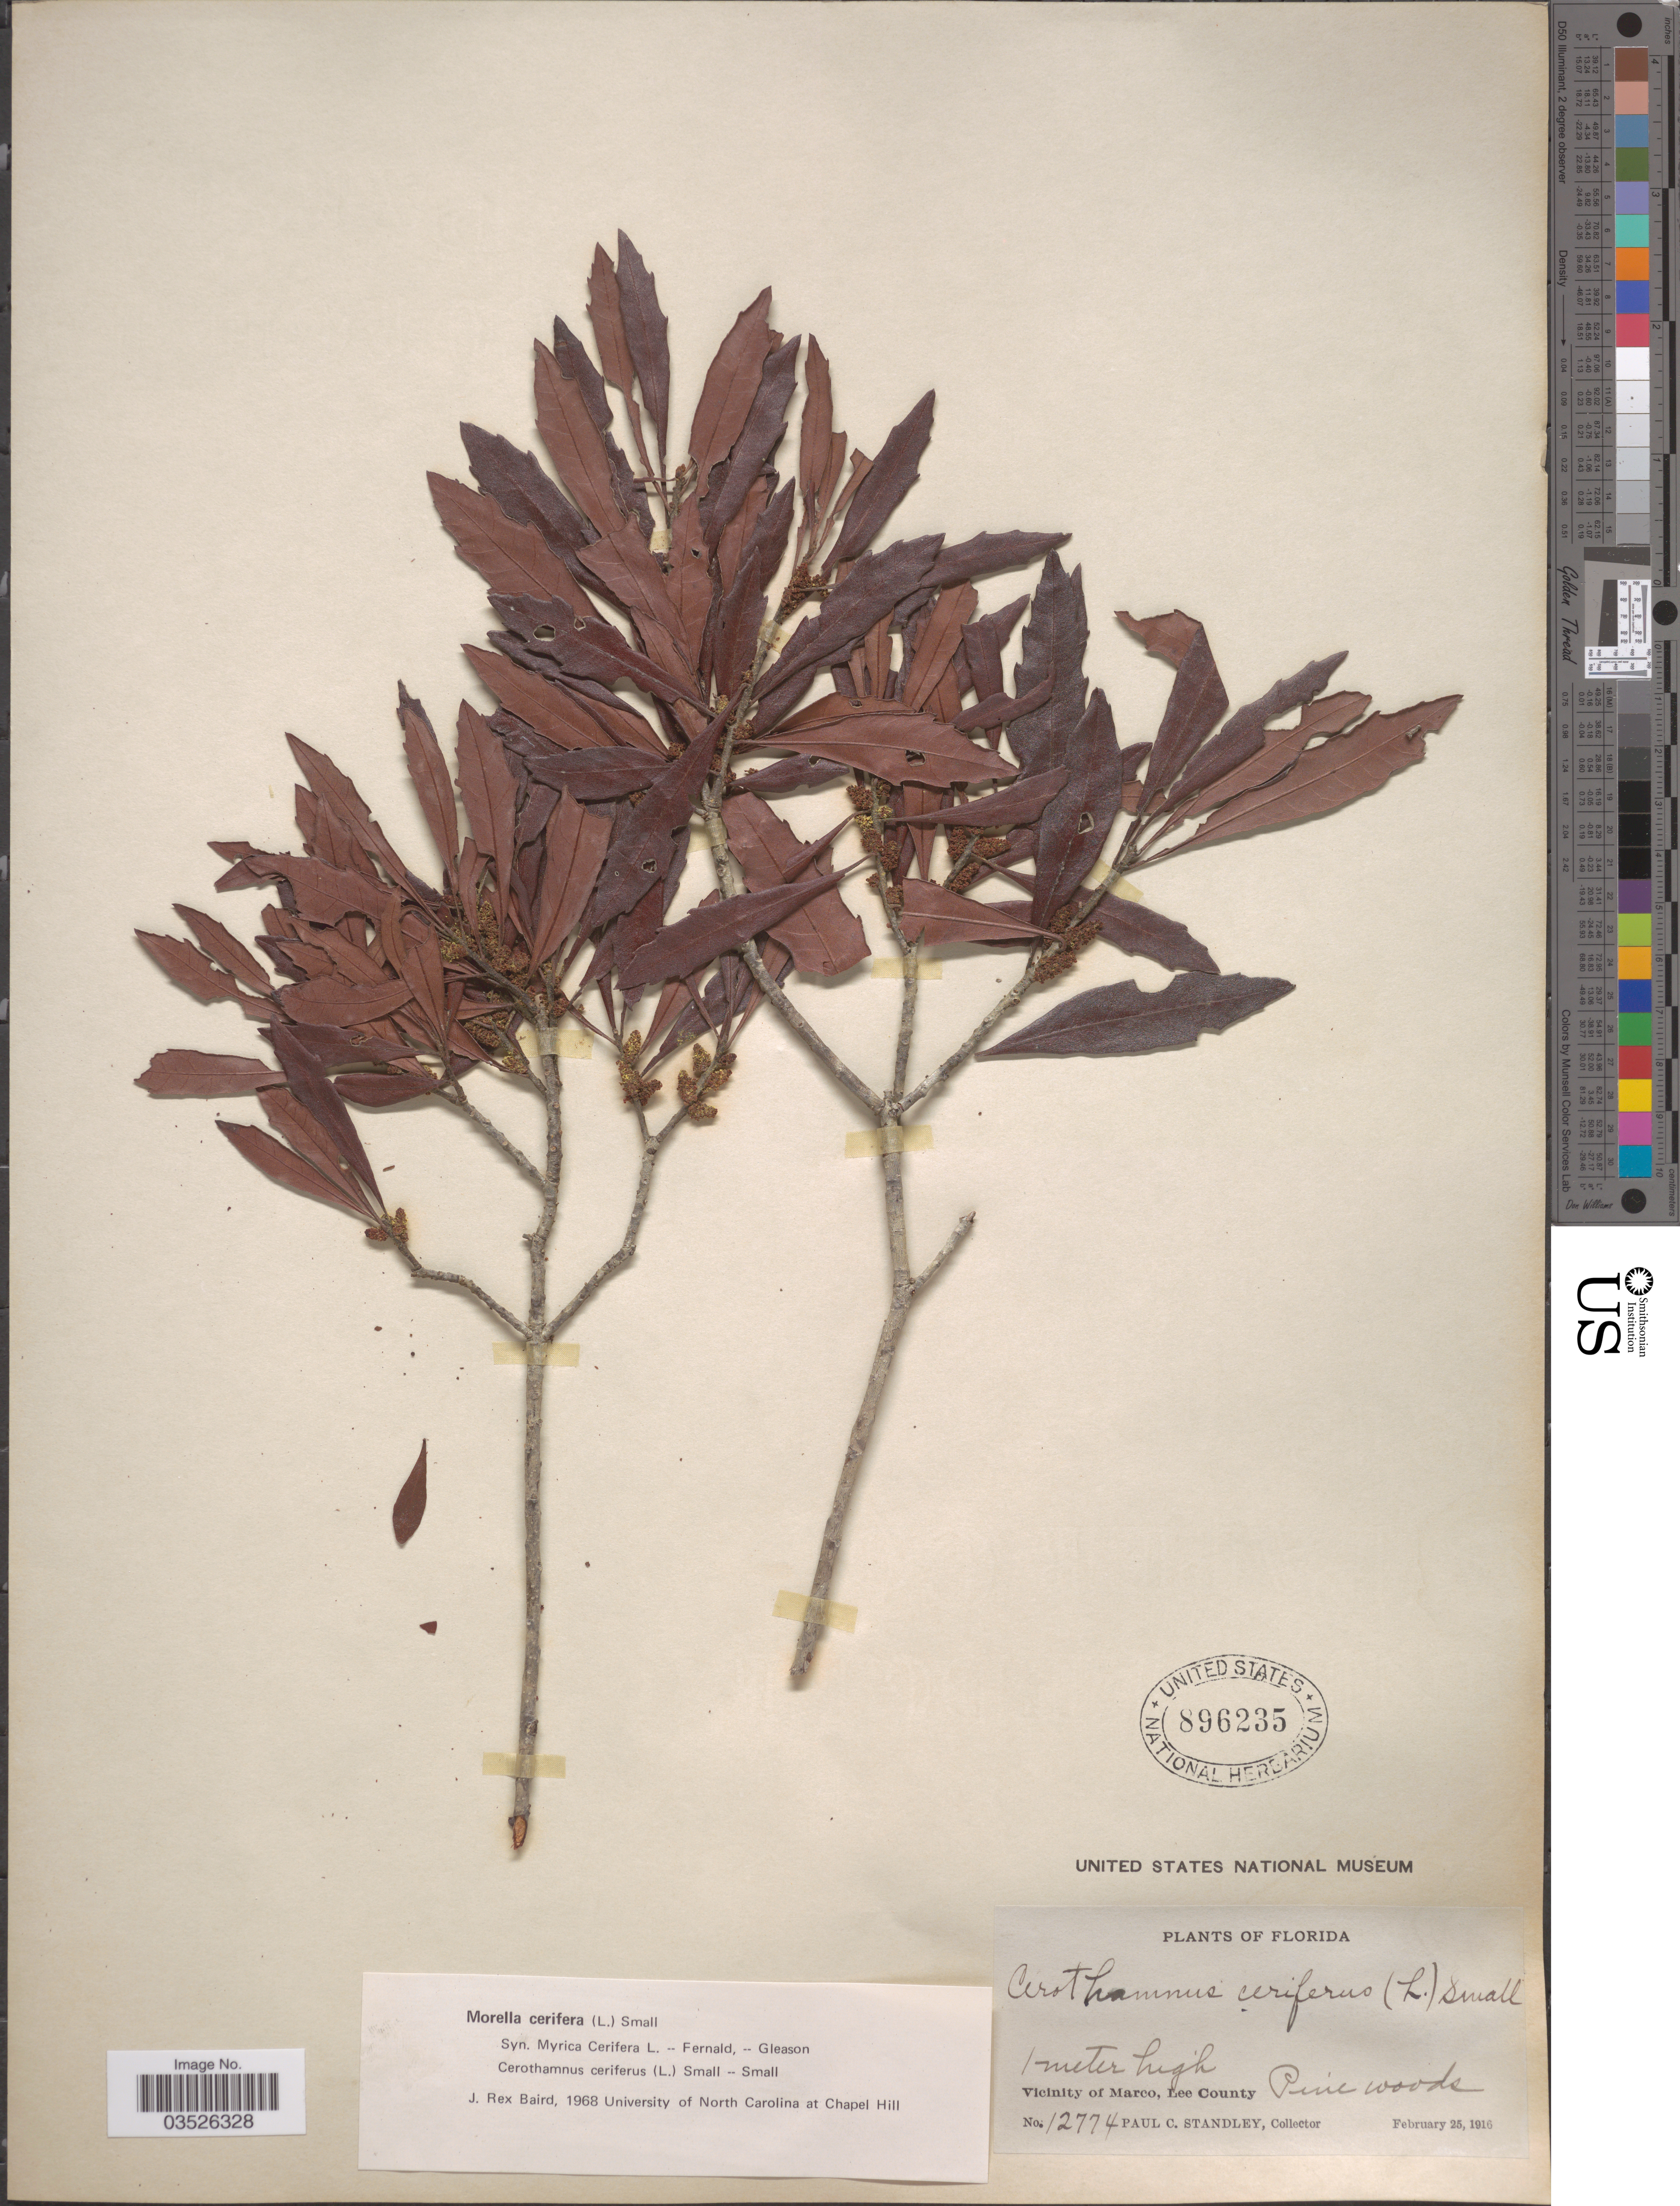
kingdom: Plantae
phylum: Tracheophyta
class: Magnoliopsida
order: Fagales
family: Myricaceae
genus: Morella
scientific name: Morella cerifera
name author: (L.) Small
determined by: Baird, James Rex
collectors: P. C. Standley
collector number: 12774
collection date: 1916-02-25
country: United States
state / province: Florida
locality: Vicinity of Marco, Lee County.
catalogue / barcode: US 896235